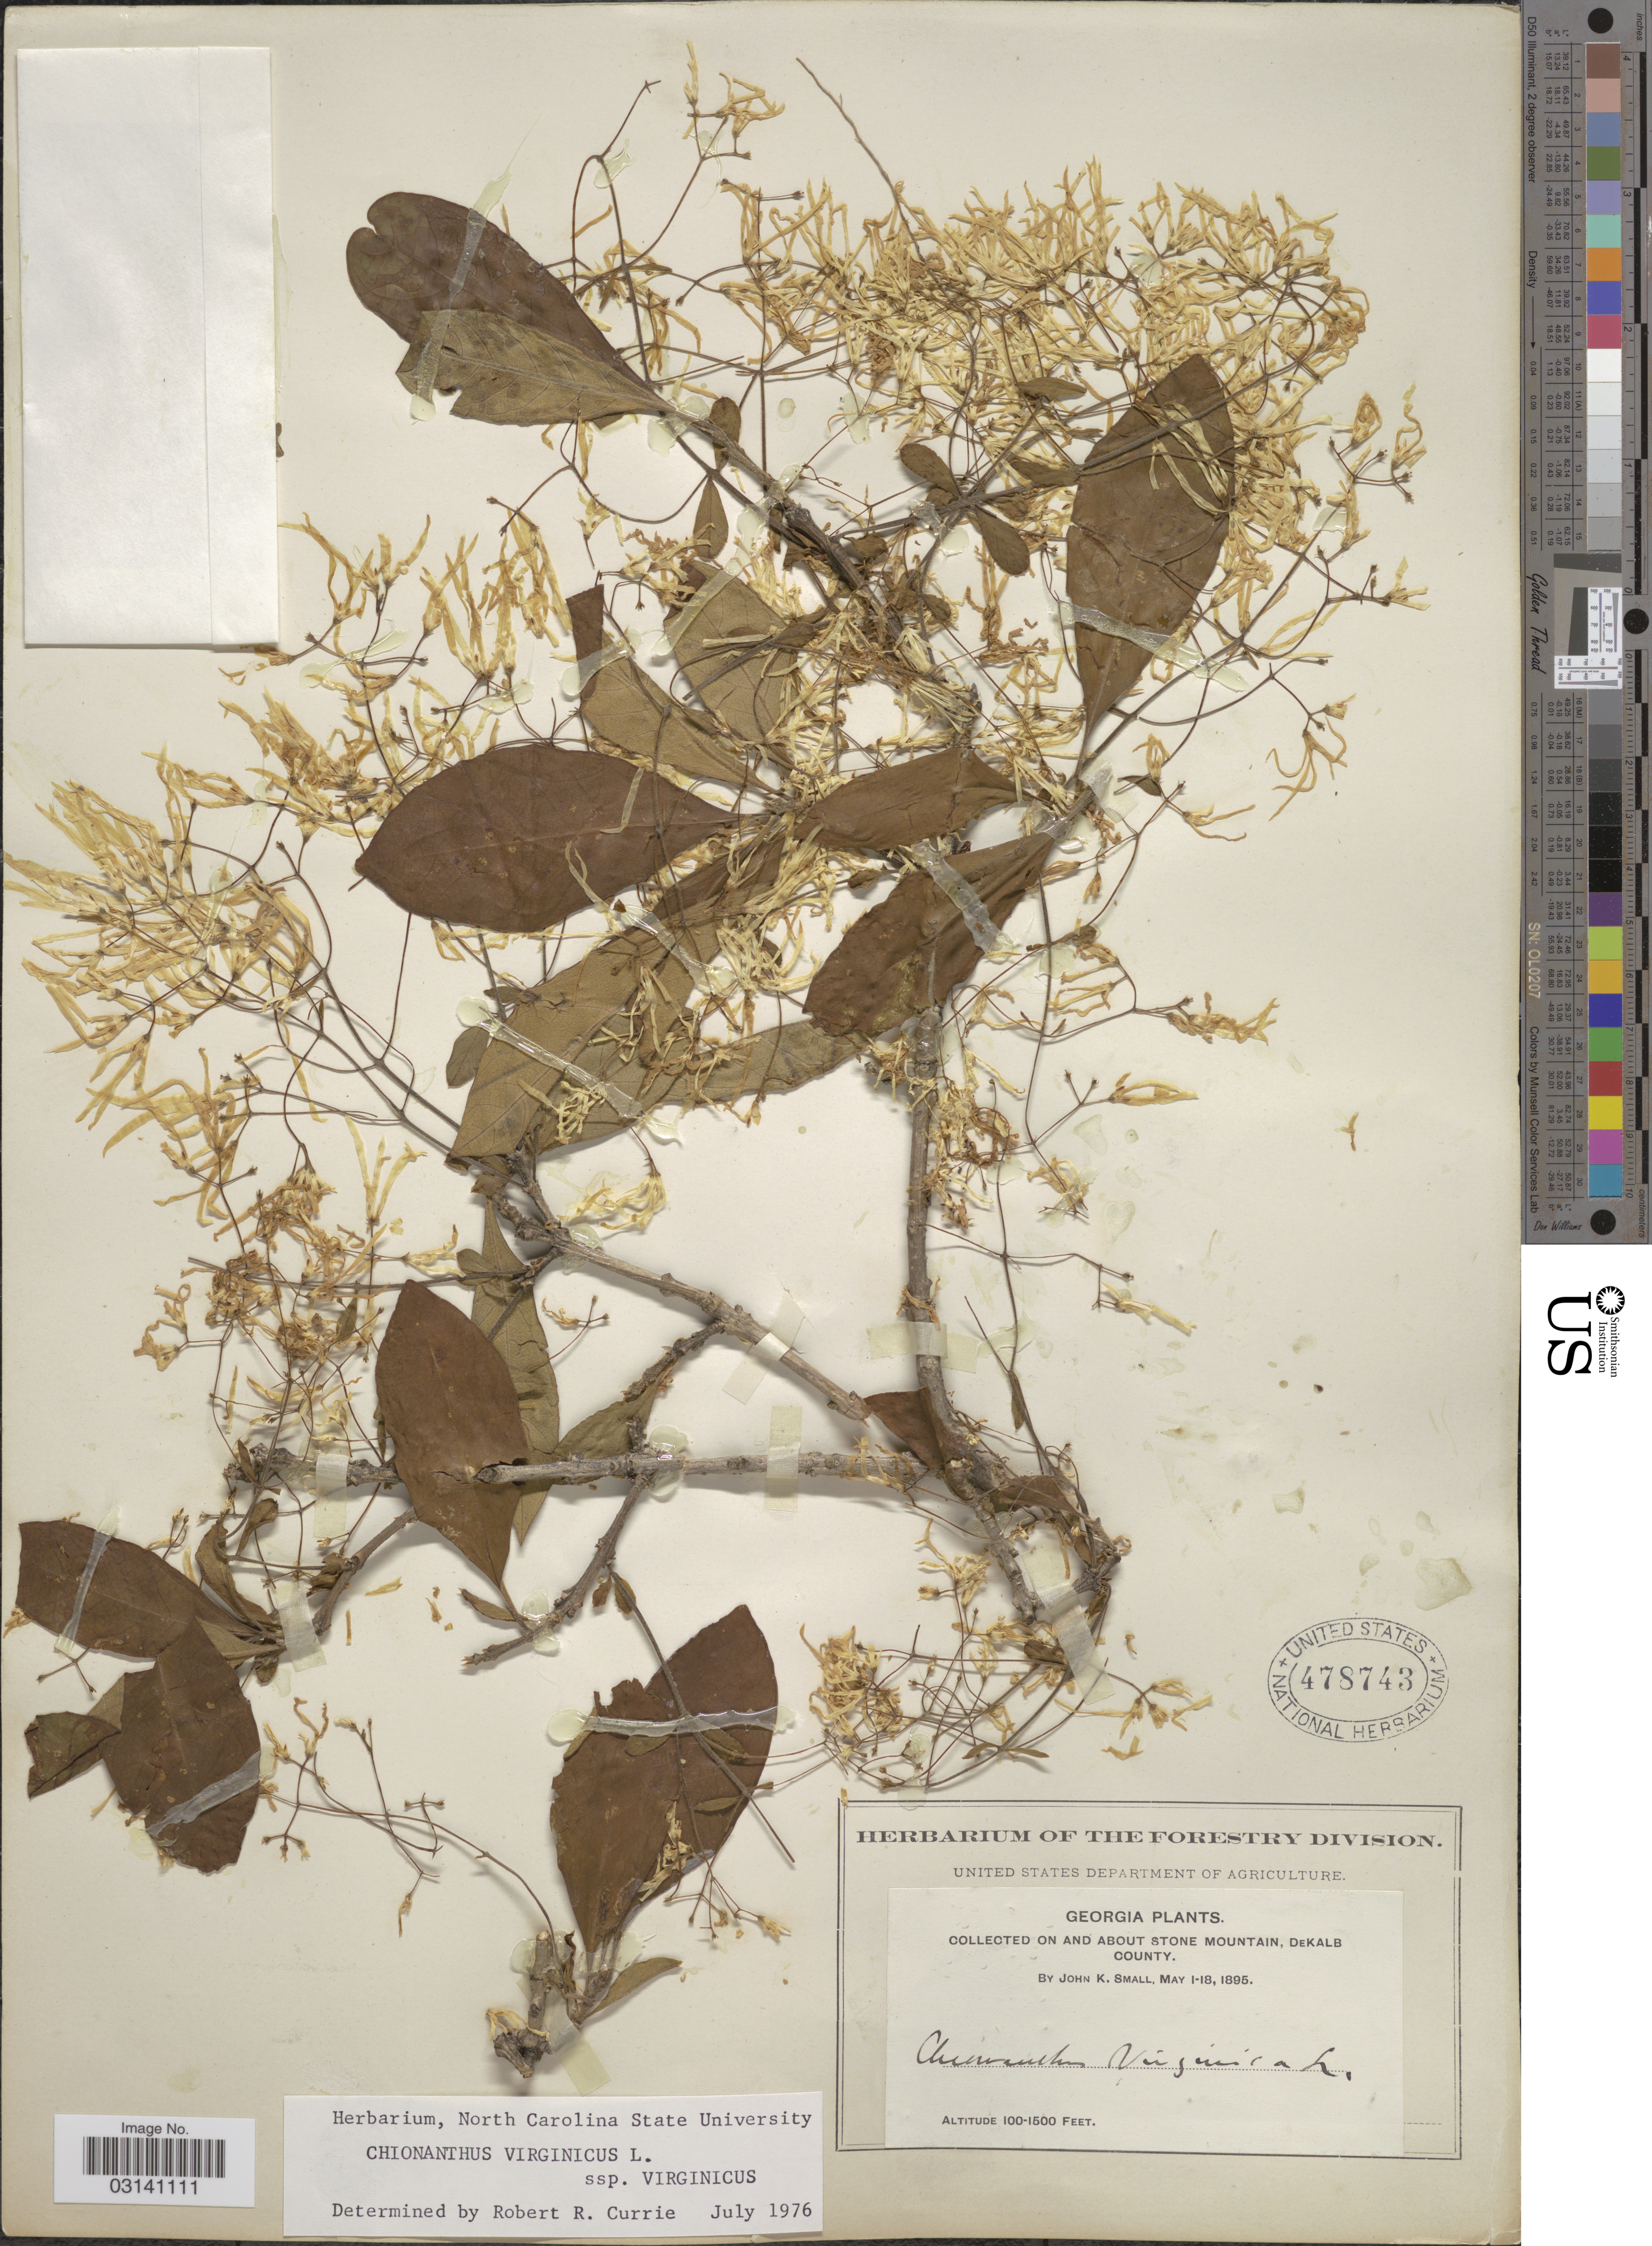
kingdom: Plantae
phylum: Tracheophyta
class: Magnoliopsida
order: Lamiales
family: Oleaceae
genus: Chionanthus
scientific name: Chionanthus virginicus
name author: L.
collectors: J. K. Small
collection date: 1895-05-01/1895-05-18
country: United States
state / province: Georgia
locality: On and about Stone Mountain, DeKalb County.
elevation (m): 30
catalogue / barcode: US 478743